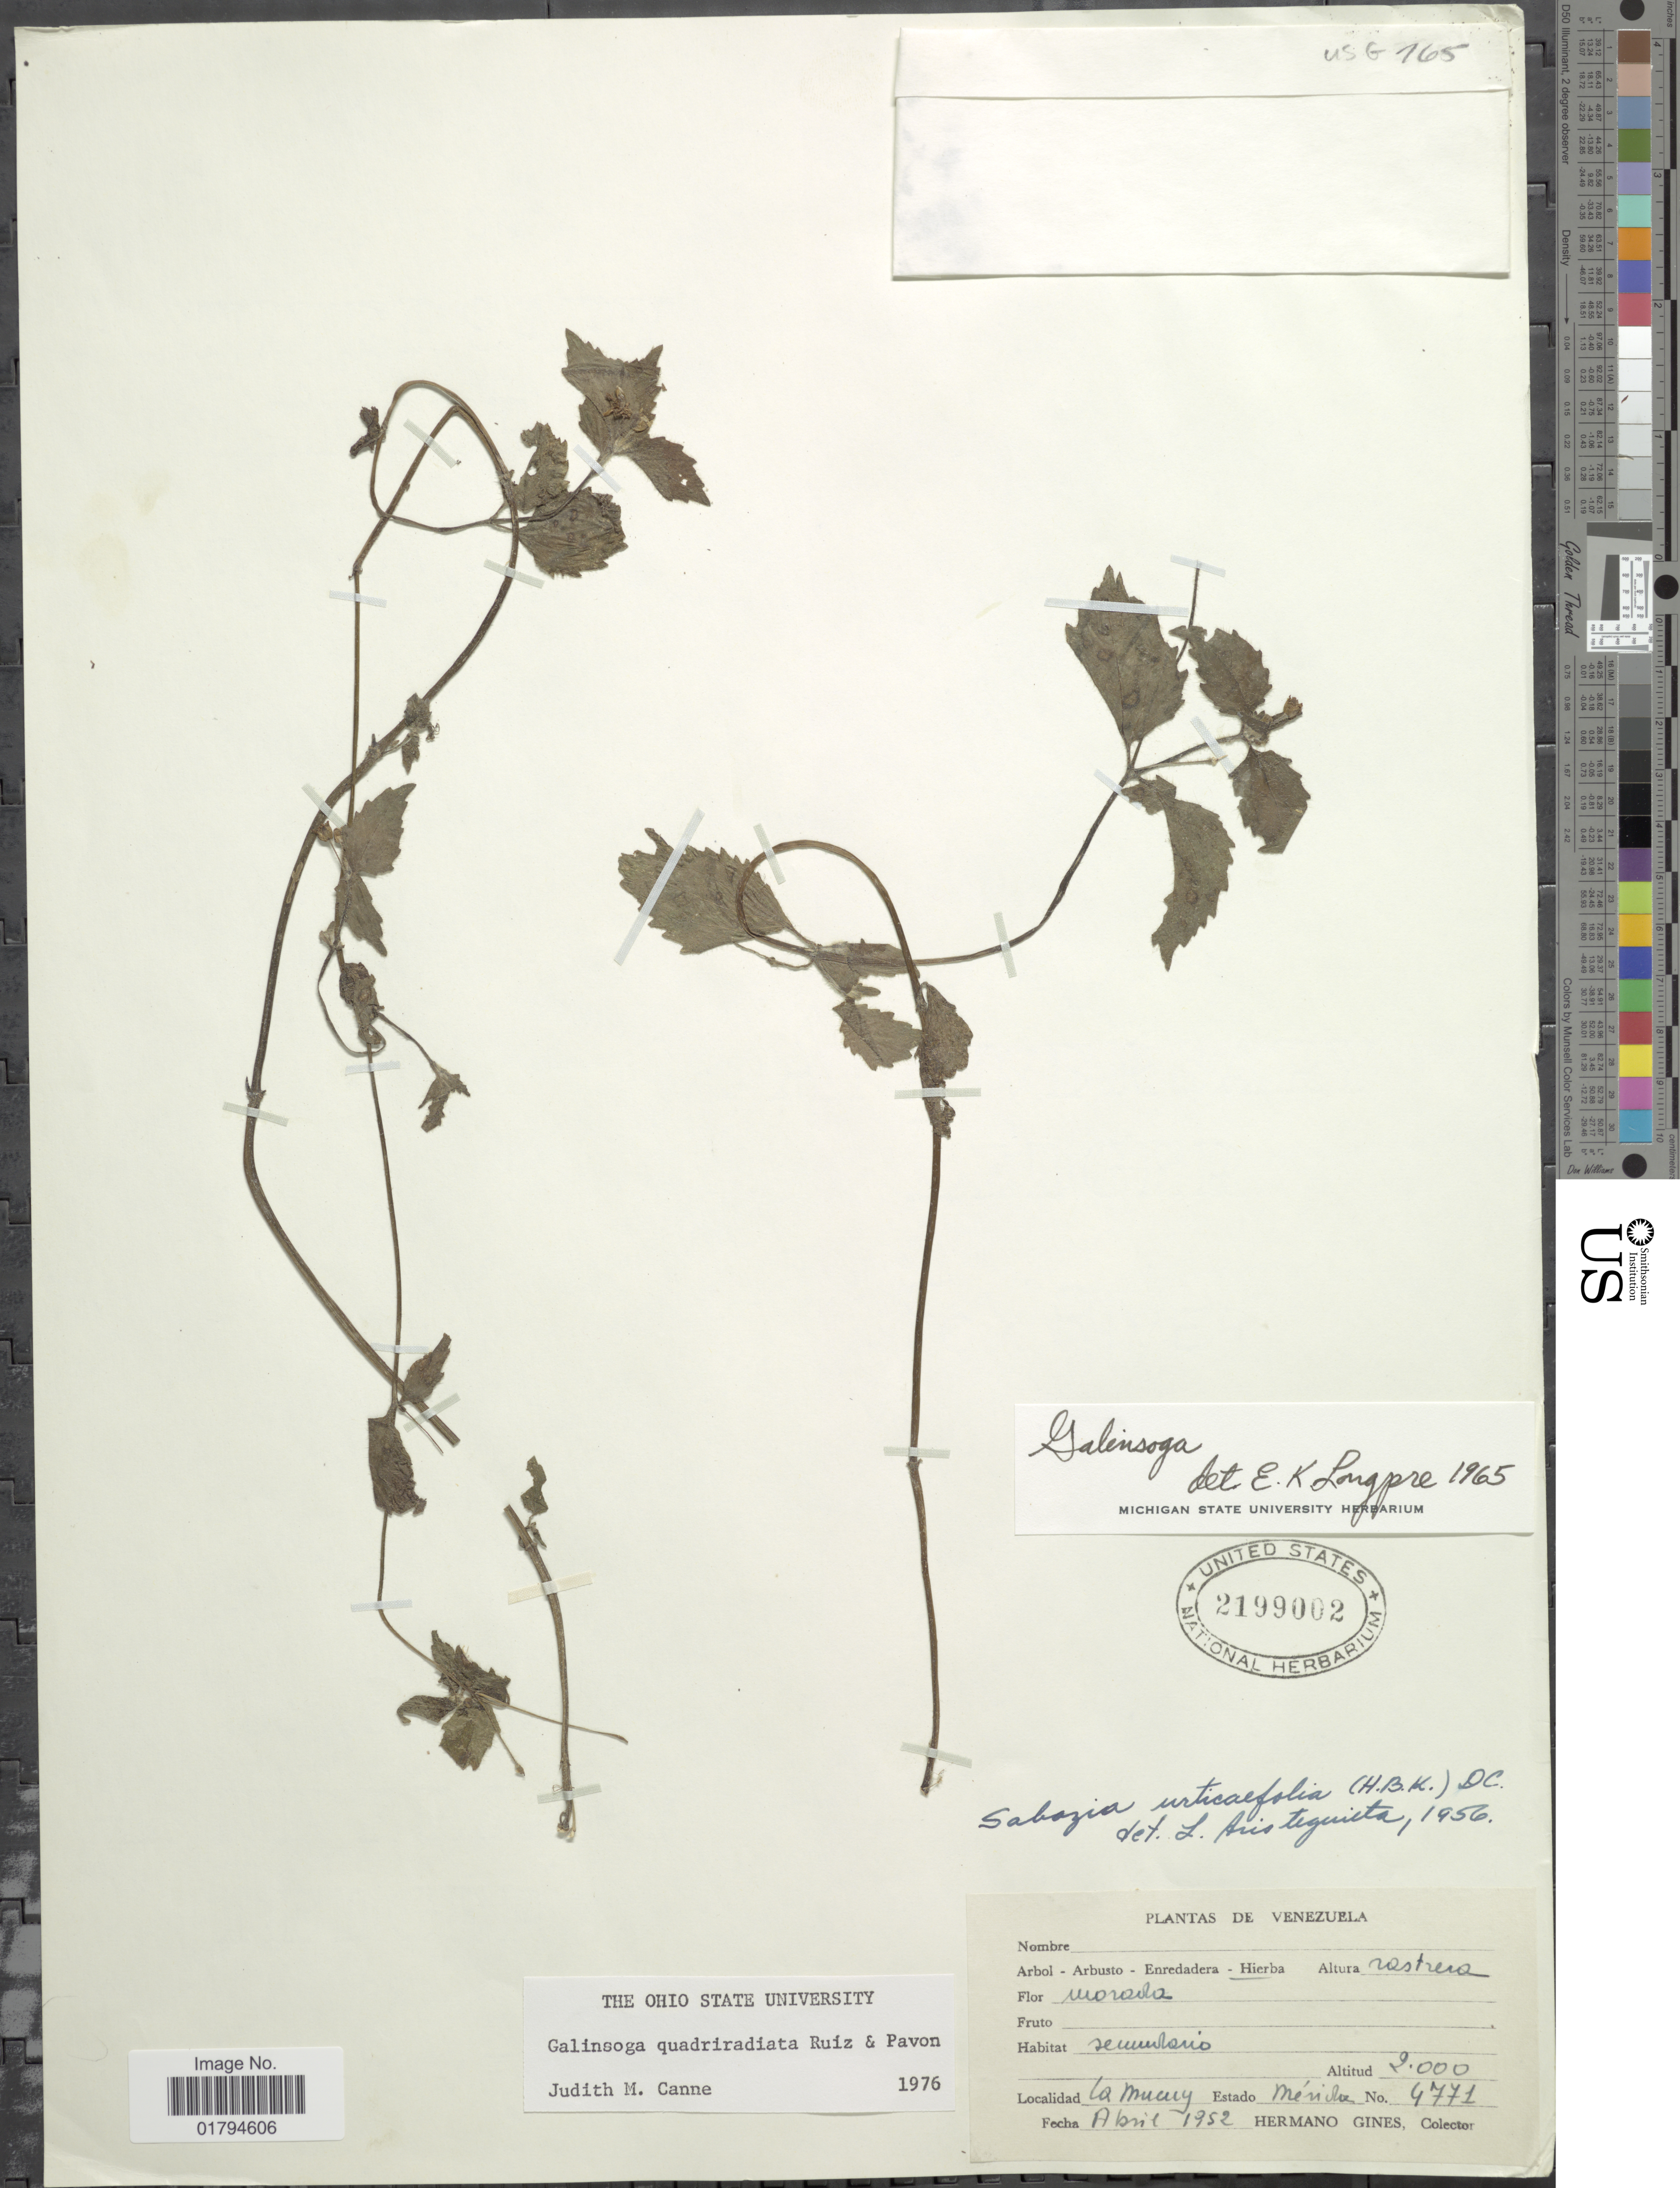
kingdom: Plantae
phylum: Tracheophyta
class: Magnoliopsida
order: Asterales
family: Asteraceae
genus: Galinsoga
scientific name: Galinsoga quadriradiata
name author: Ruiz & Pav.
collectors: Bro. Gines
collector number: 4771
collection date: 1952-04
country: Venezuela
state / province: Mérida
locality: La Mucuy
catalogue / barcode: US 2199002